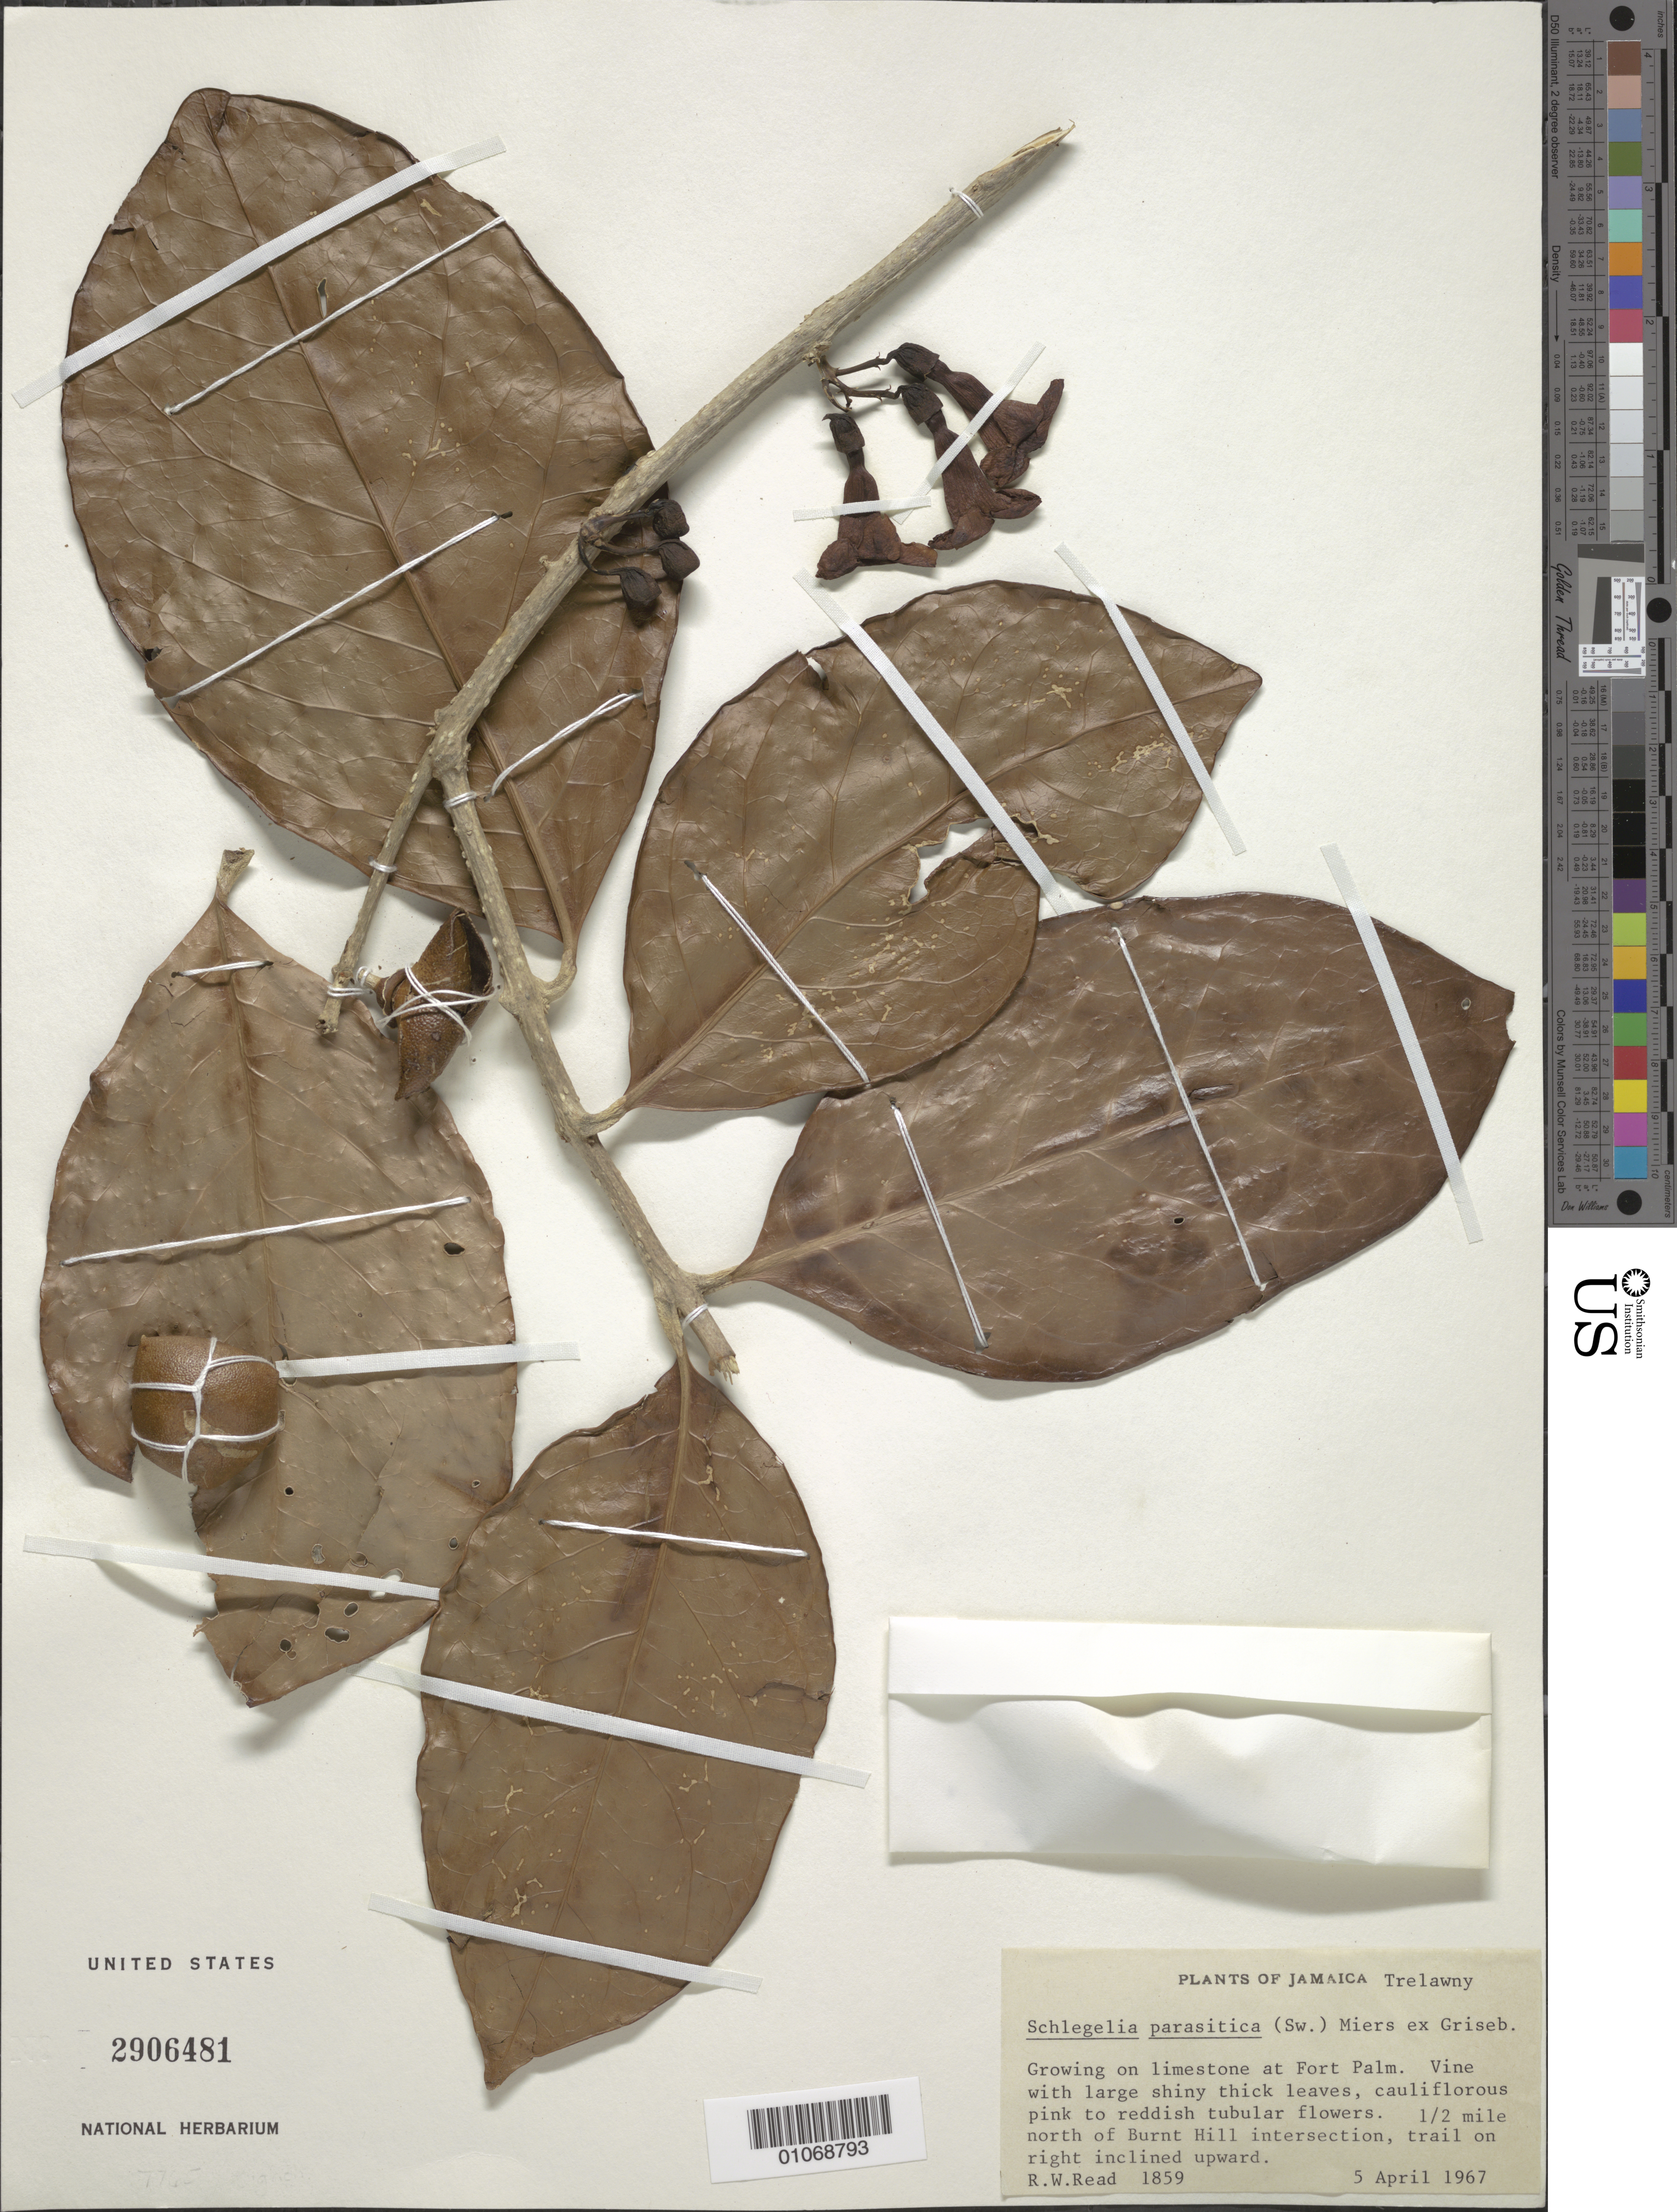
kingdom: Plantae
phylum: Tracheophyta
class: Magnoliopsida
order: Lamiales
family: Schlegeliaceae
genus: Schlegelia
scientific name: Schlegelia parasitica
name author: (Sw.) Miers ex Griseb.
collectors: R. W. Read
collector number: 1859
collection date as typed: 05 Apr 1967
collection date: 1967-04-05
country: Jamaica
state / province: Trelawny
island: Jamaica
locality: Growing on limestone at Fort Palm, 1/2 mile north of Burnt Hill intersection, trail on right inclined upward.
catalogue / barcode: US 2906481